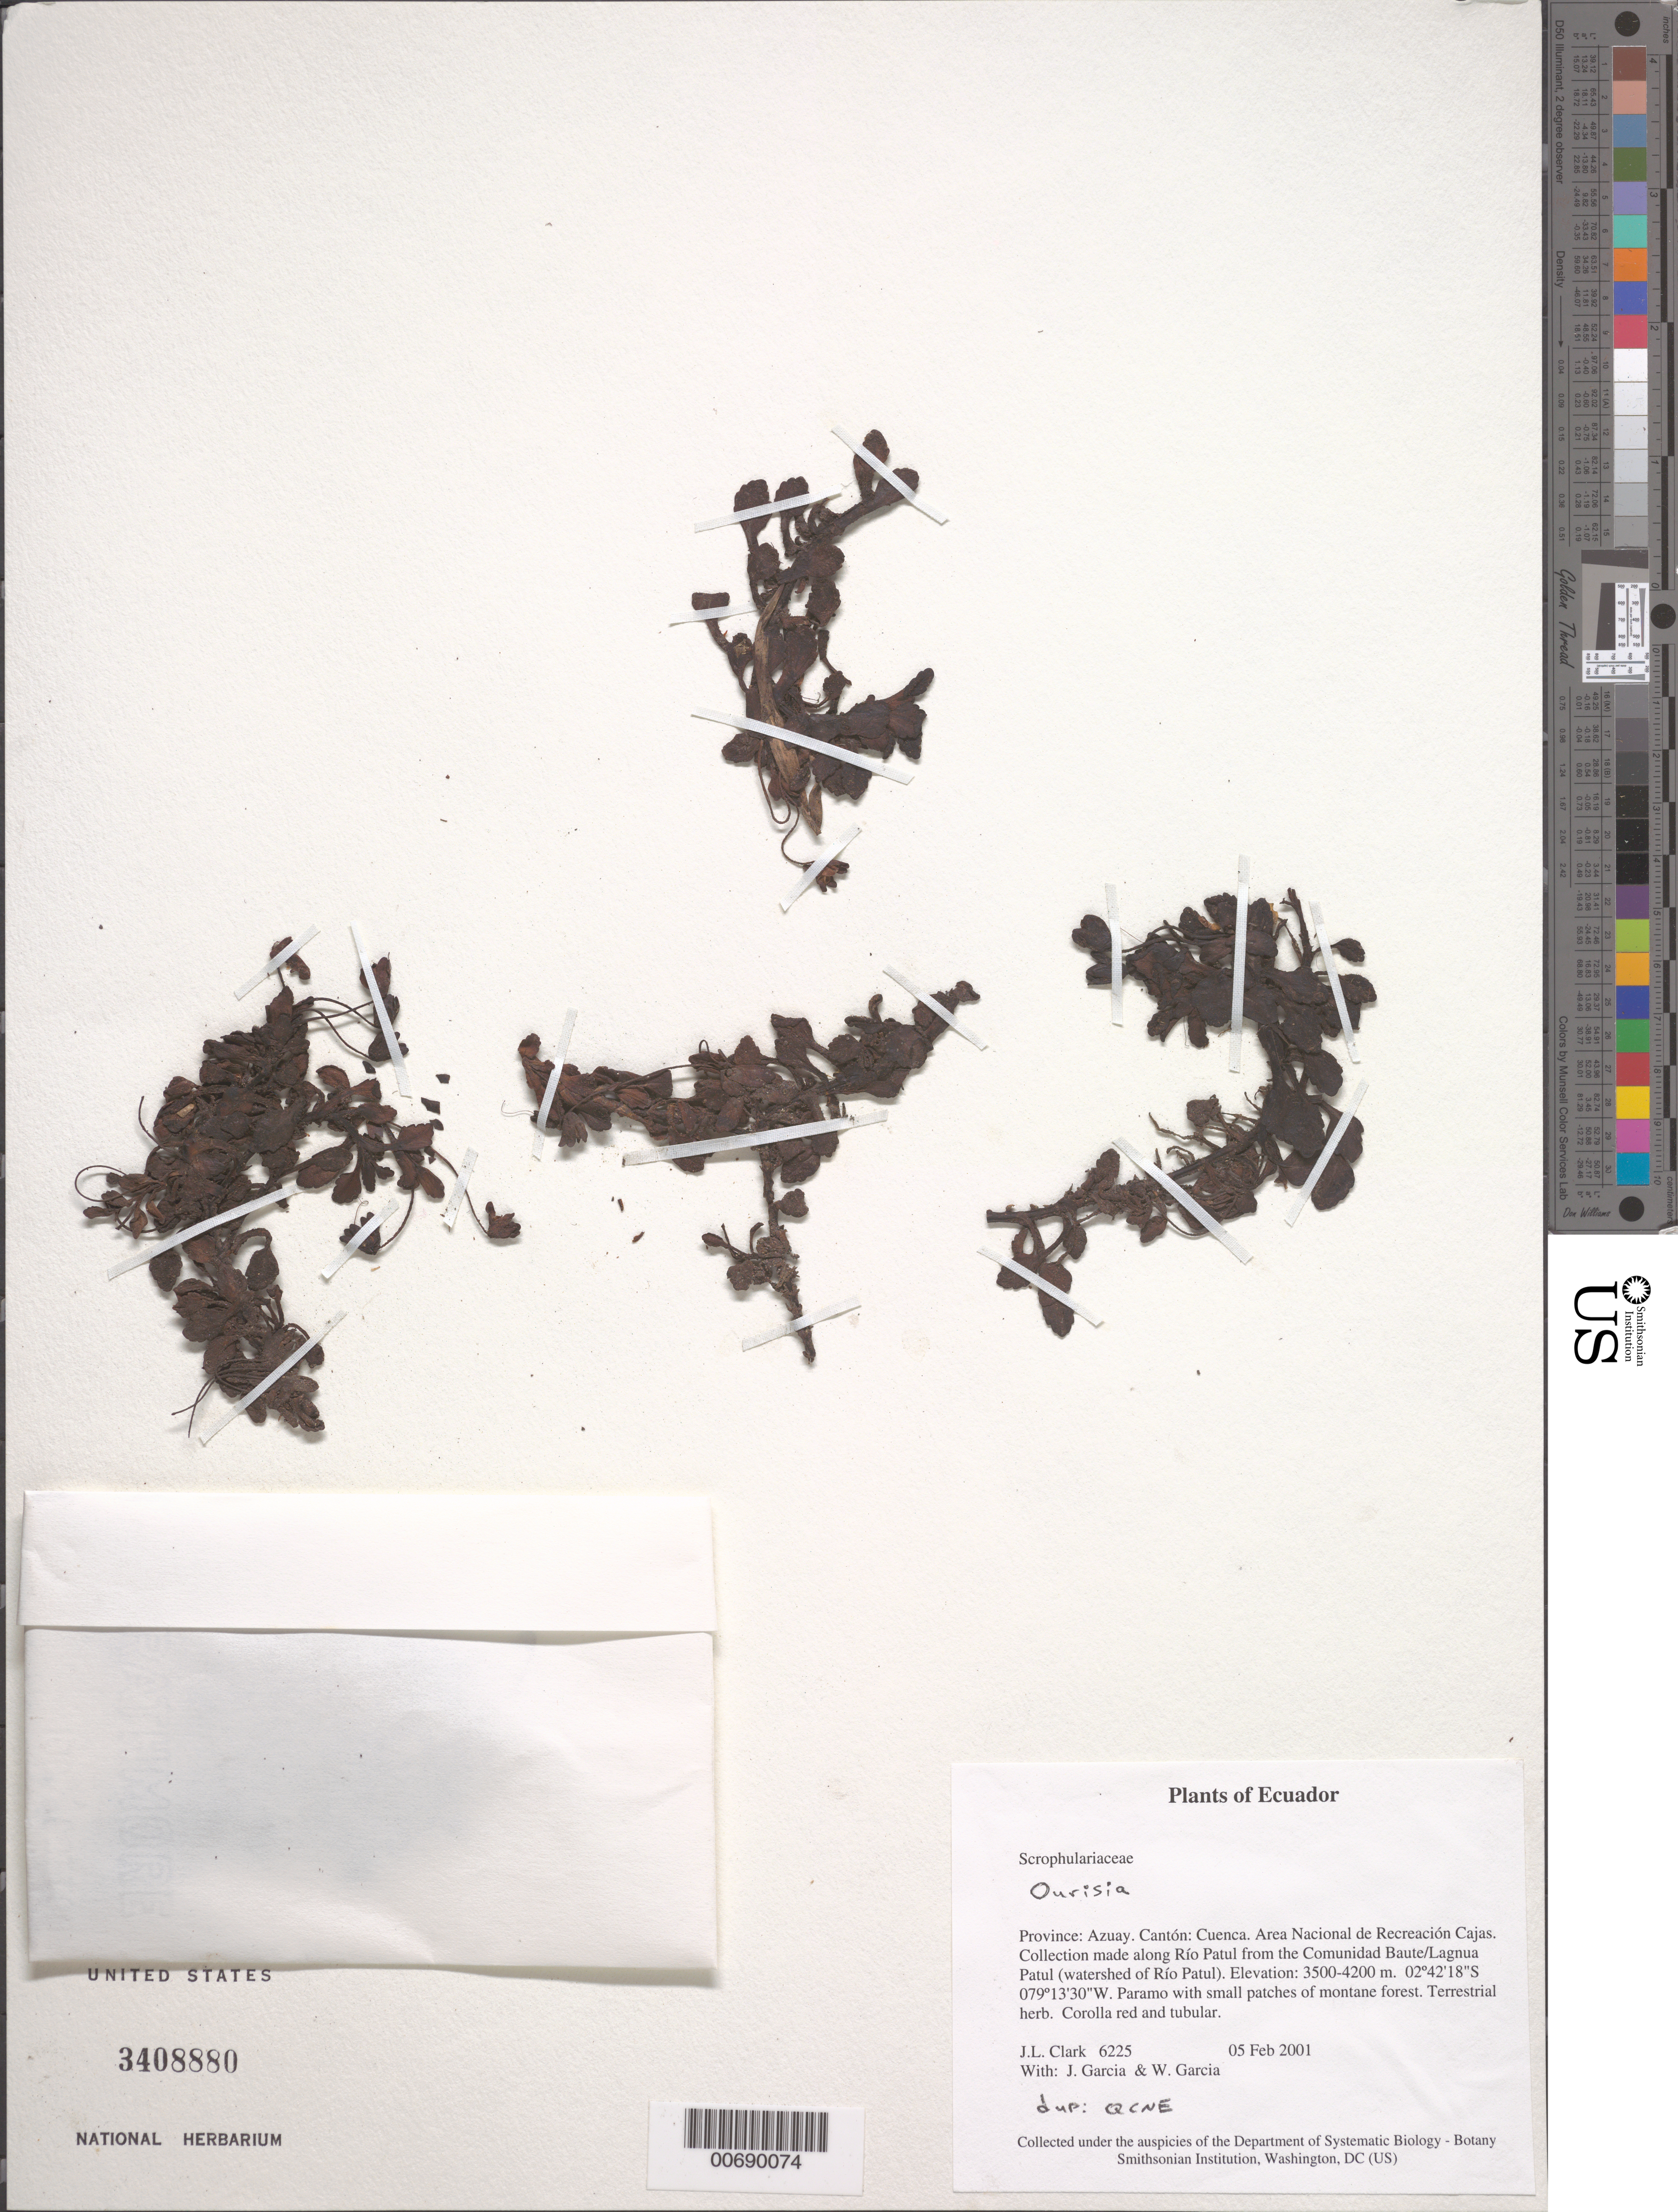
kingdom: Plantae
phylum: Tracheophyta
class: Magnoliopsida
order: Lamiales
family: Plantaginaceae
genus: Ourisia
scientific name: Ourisia sp.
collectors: J. L. Clark, J. Garcia & W. Garcia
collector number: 6225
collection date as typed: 05 Feb 2001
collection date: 2001-02-05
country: Ecuador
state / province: Azuay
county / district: Cuenca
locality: Area Nacional de Recreación Cajas. Collection made along Río Patul from the Comunidad Baute/Lagnua Patul (watershed of Río Patul).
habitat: Paramo with small patches of montane forest.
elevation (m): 3500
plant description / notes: QCNE, US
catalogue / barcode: US 3408880